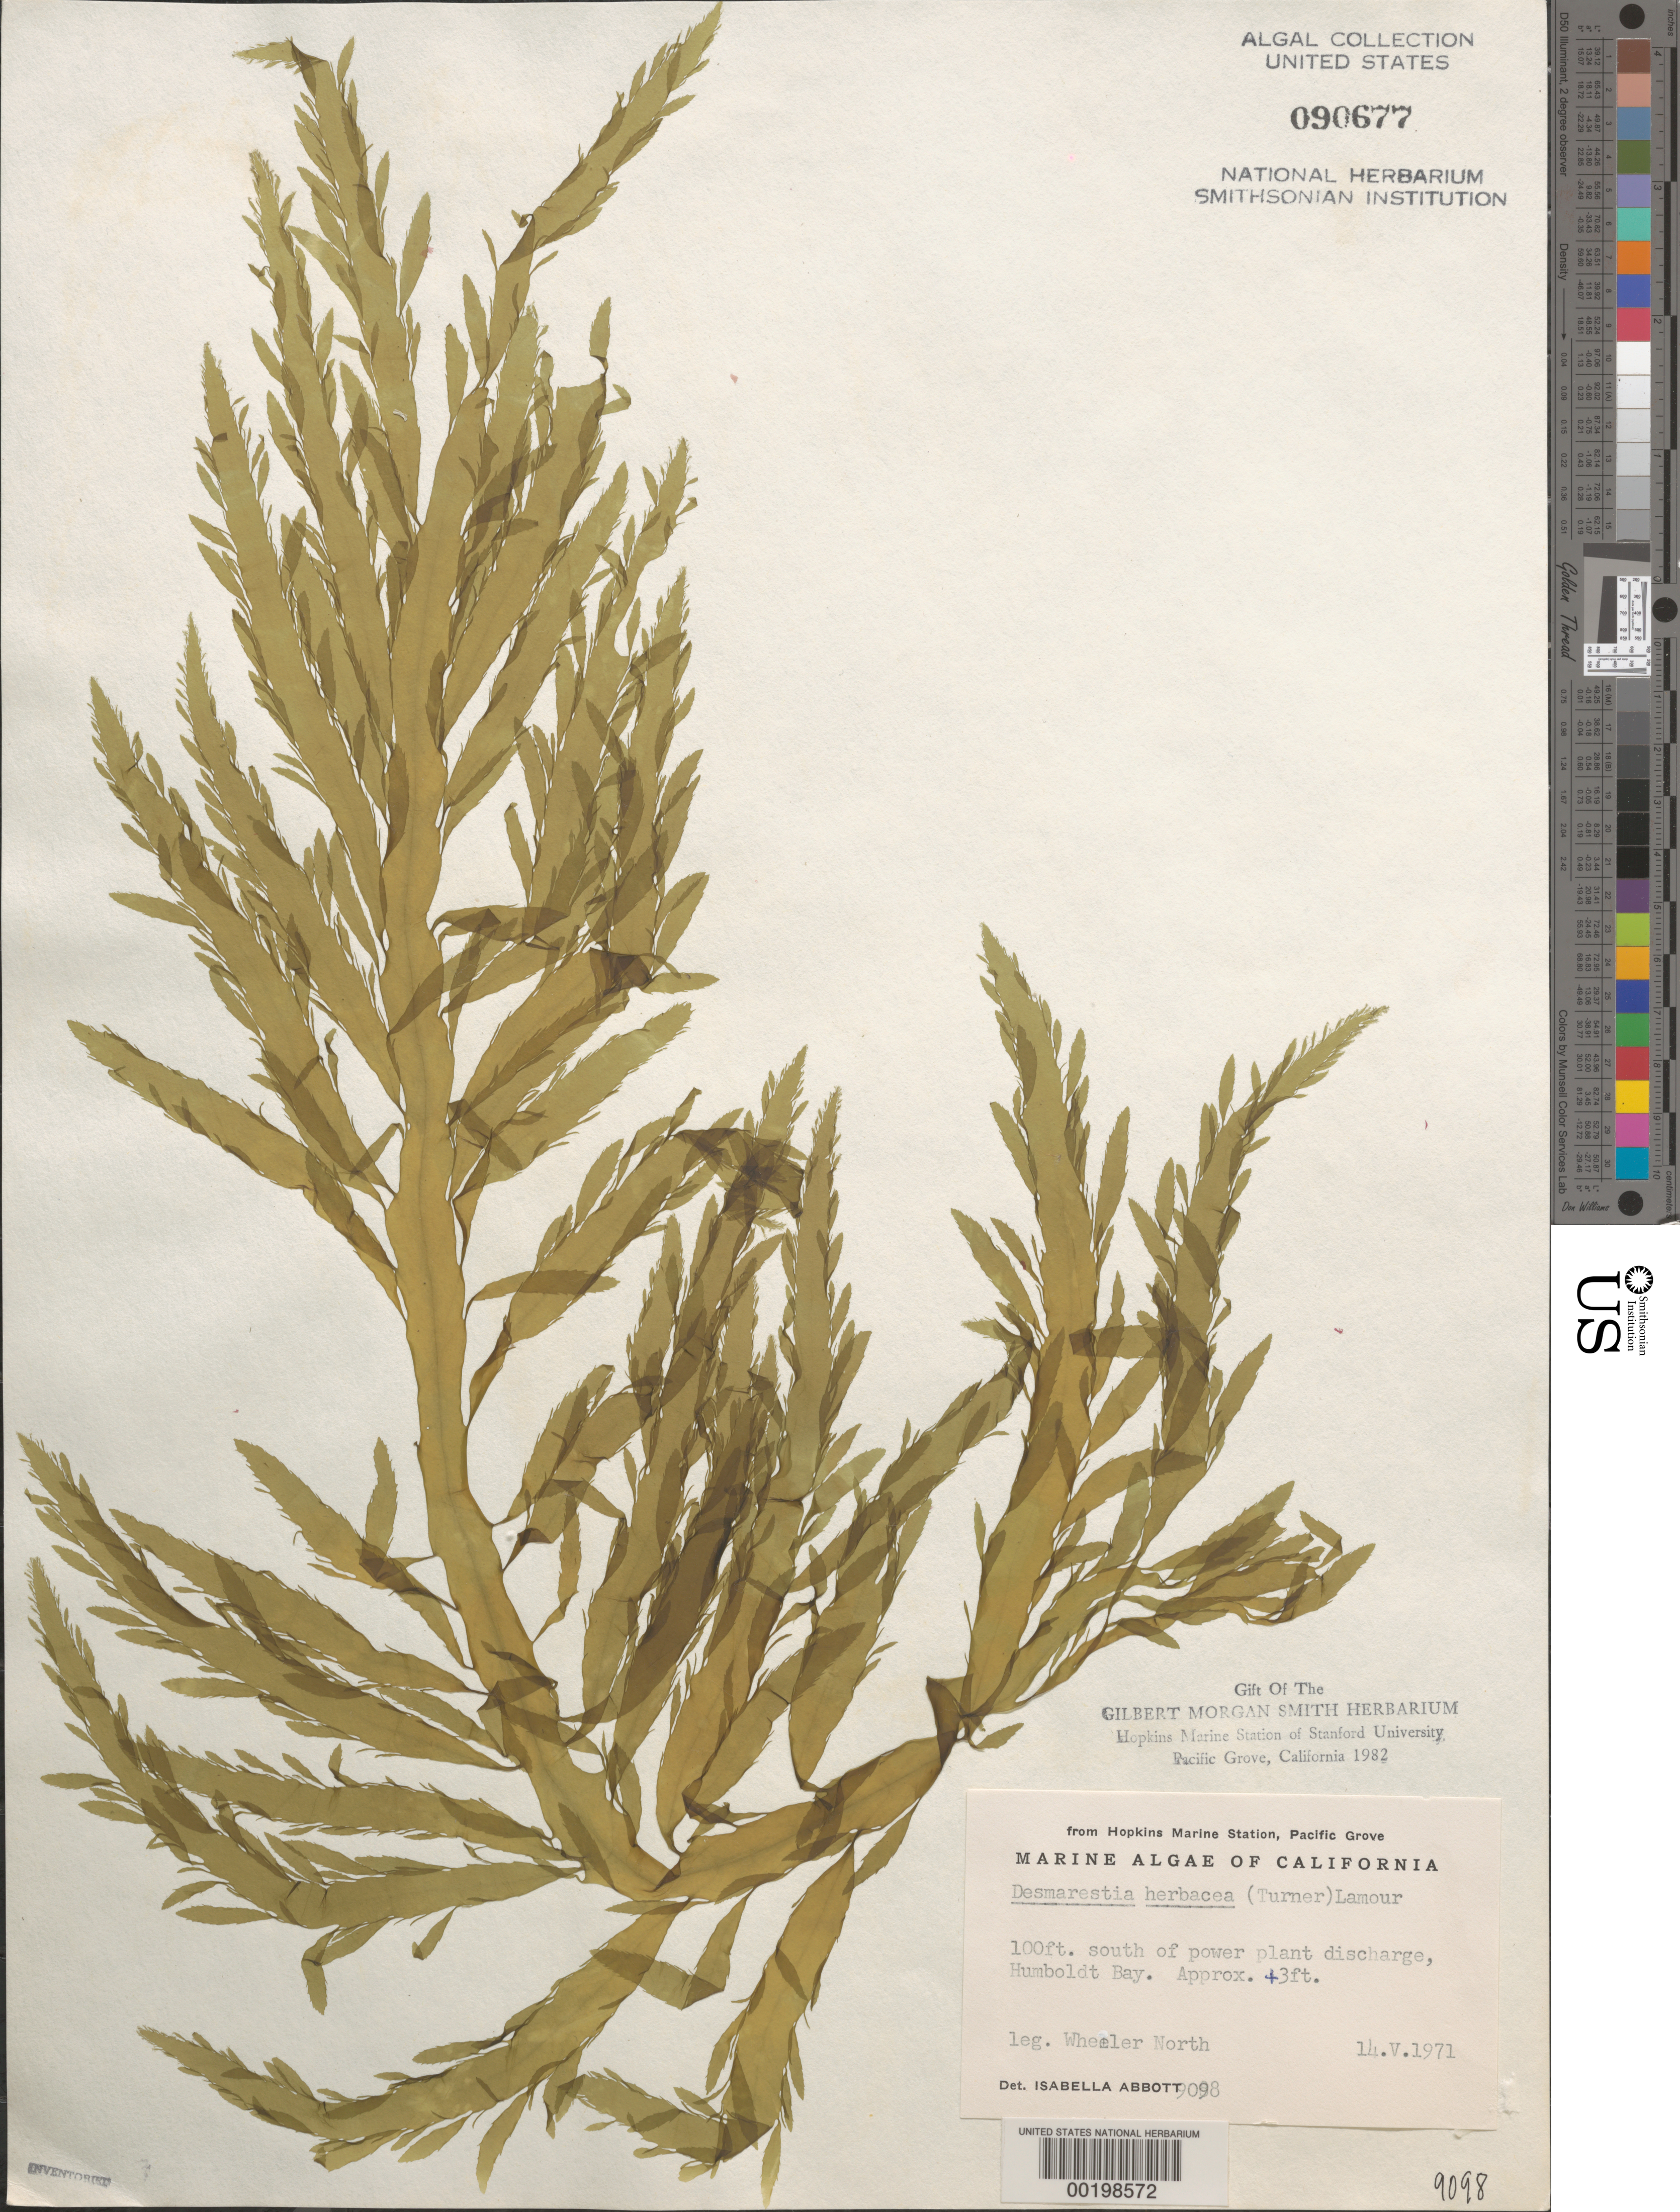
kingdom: Chromista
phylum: Ochrophyta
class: Phaeophyceae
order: Desmarestiales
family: Desmarestiaceae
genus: Desmarestia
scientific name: Desmarestia herbacea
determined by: Abbott, Isabella A.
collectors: W. North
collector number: IAA 9098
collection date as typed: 14 May 1971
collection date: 1971-05-14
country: United States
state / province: California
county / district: Humboldt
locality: Humboldt Bay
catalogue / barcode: US 90677